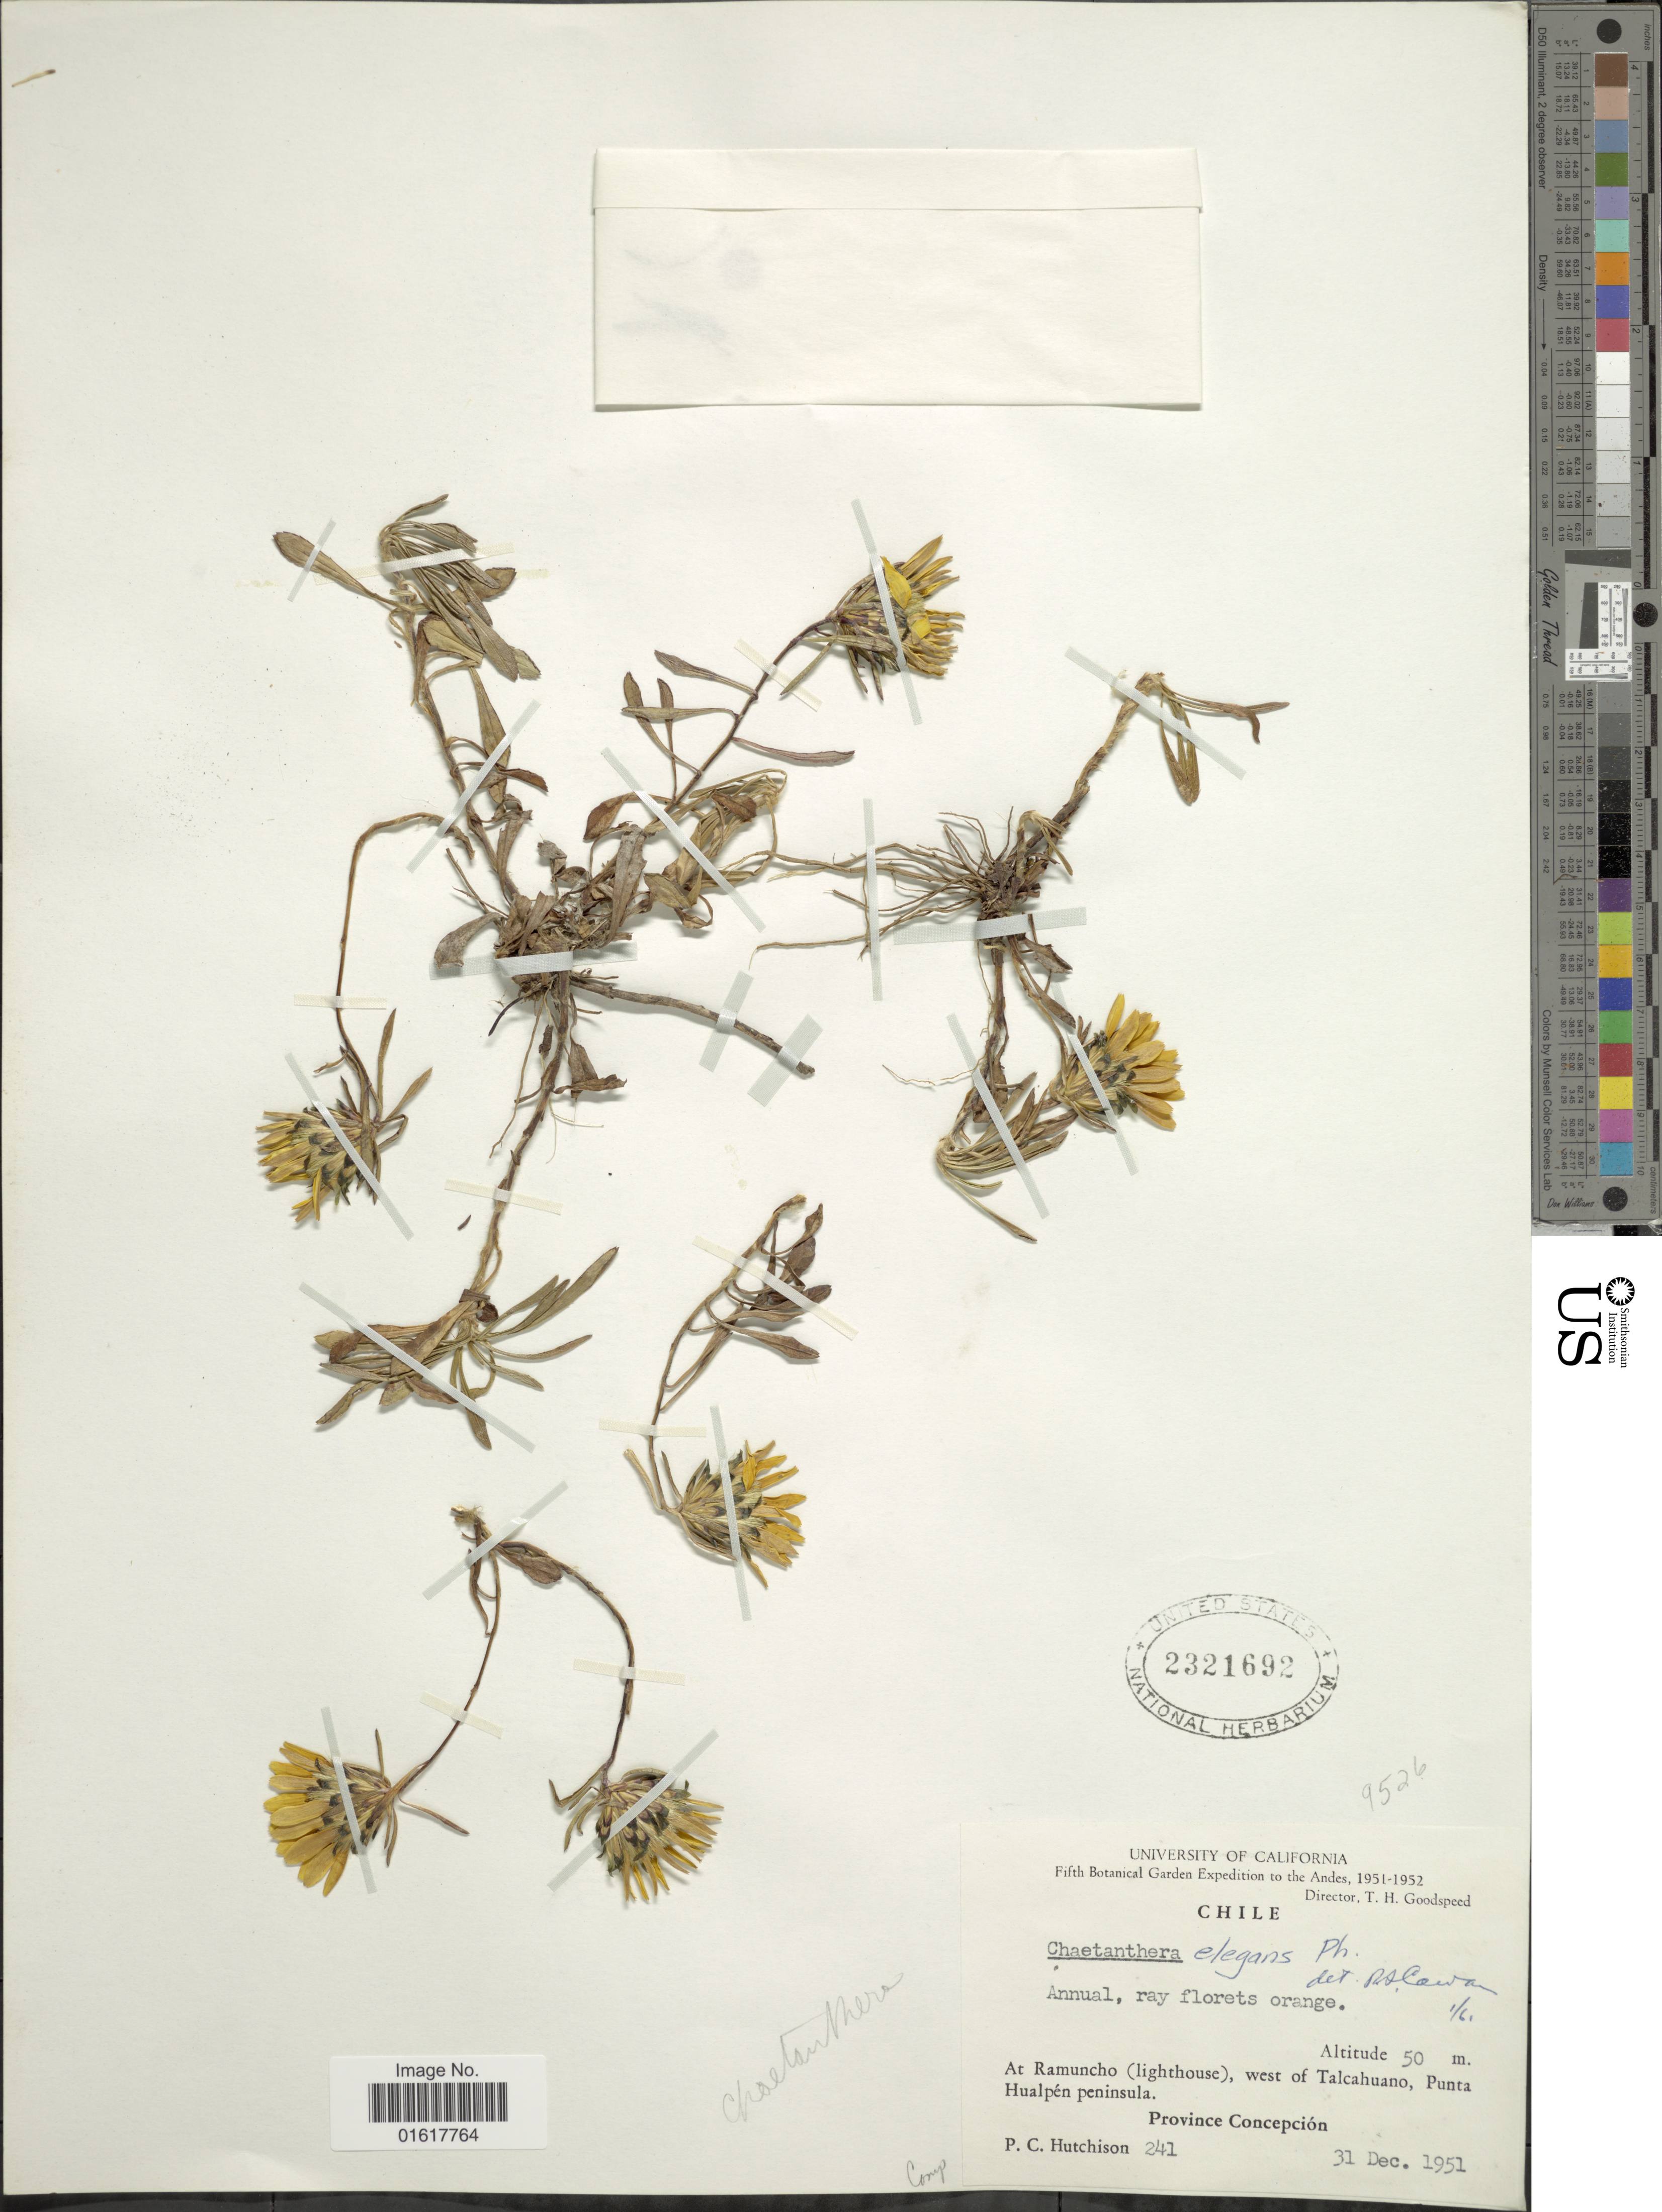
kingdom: Plantae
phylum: Tracheophyta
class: Magnoliopsida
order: Asterales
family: Asteraceae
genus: Chaetanthera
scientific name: Chaetanthera elegans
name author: Phil.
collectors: P. C. Hutchison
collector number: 241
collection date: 1951-12-31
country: Chile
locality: Andes. At Ramuncho (lighthouse), west of Talcahuano, Punta Hualpén peninsula. Province Concepción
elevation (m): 50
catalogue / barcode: US 2321692